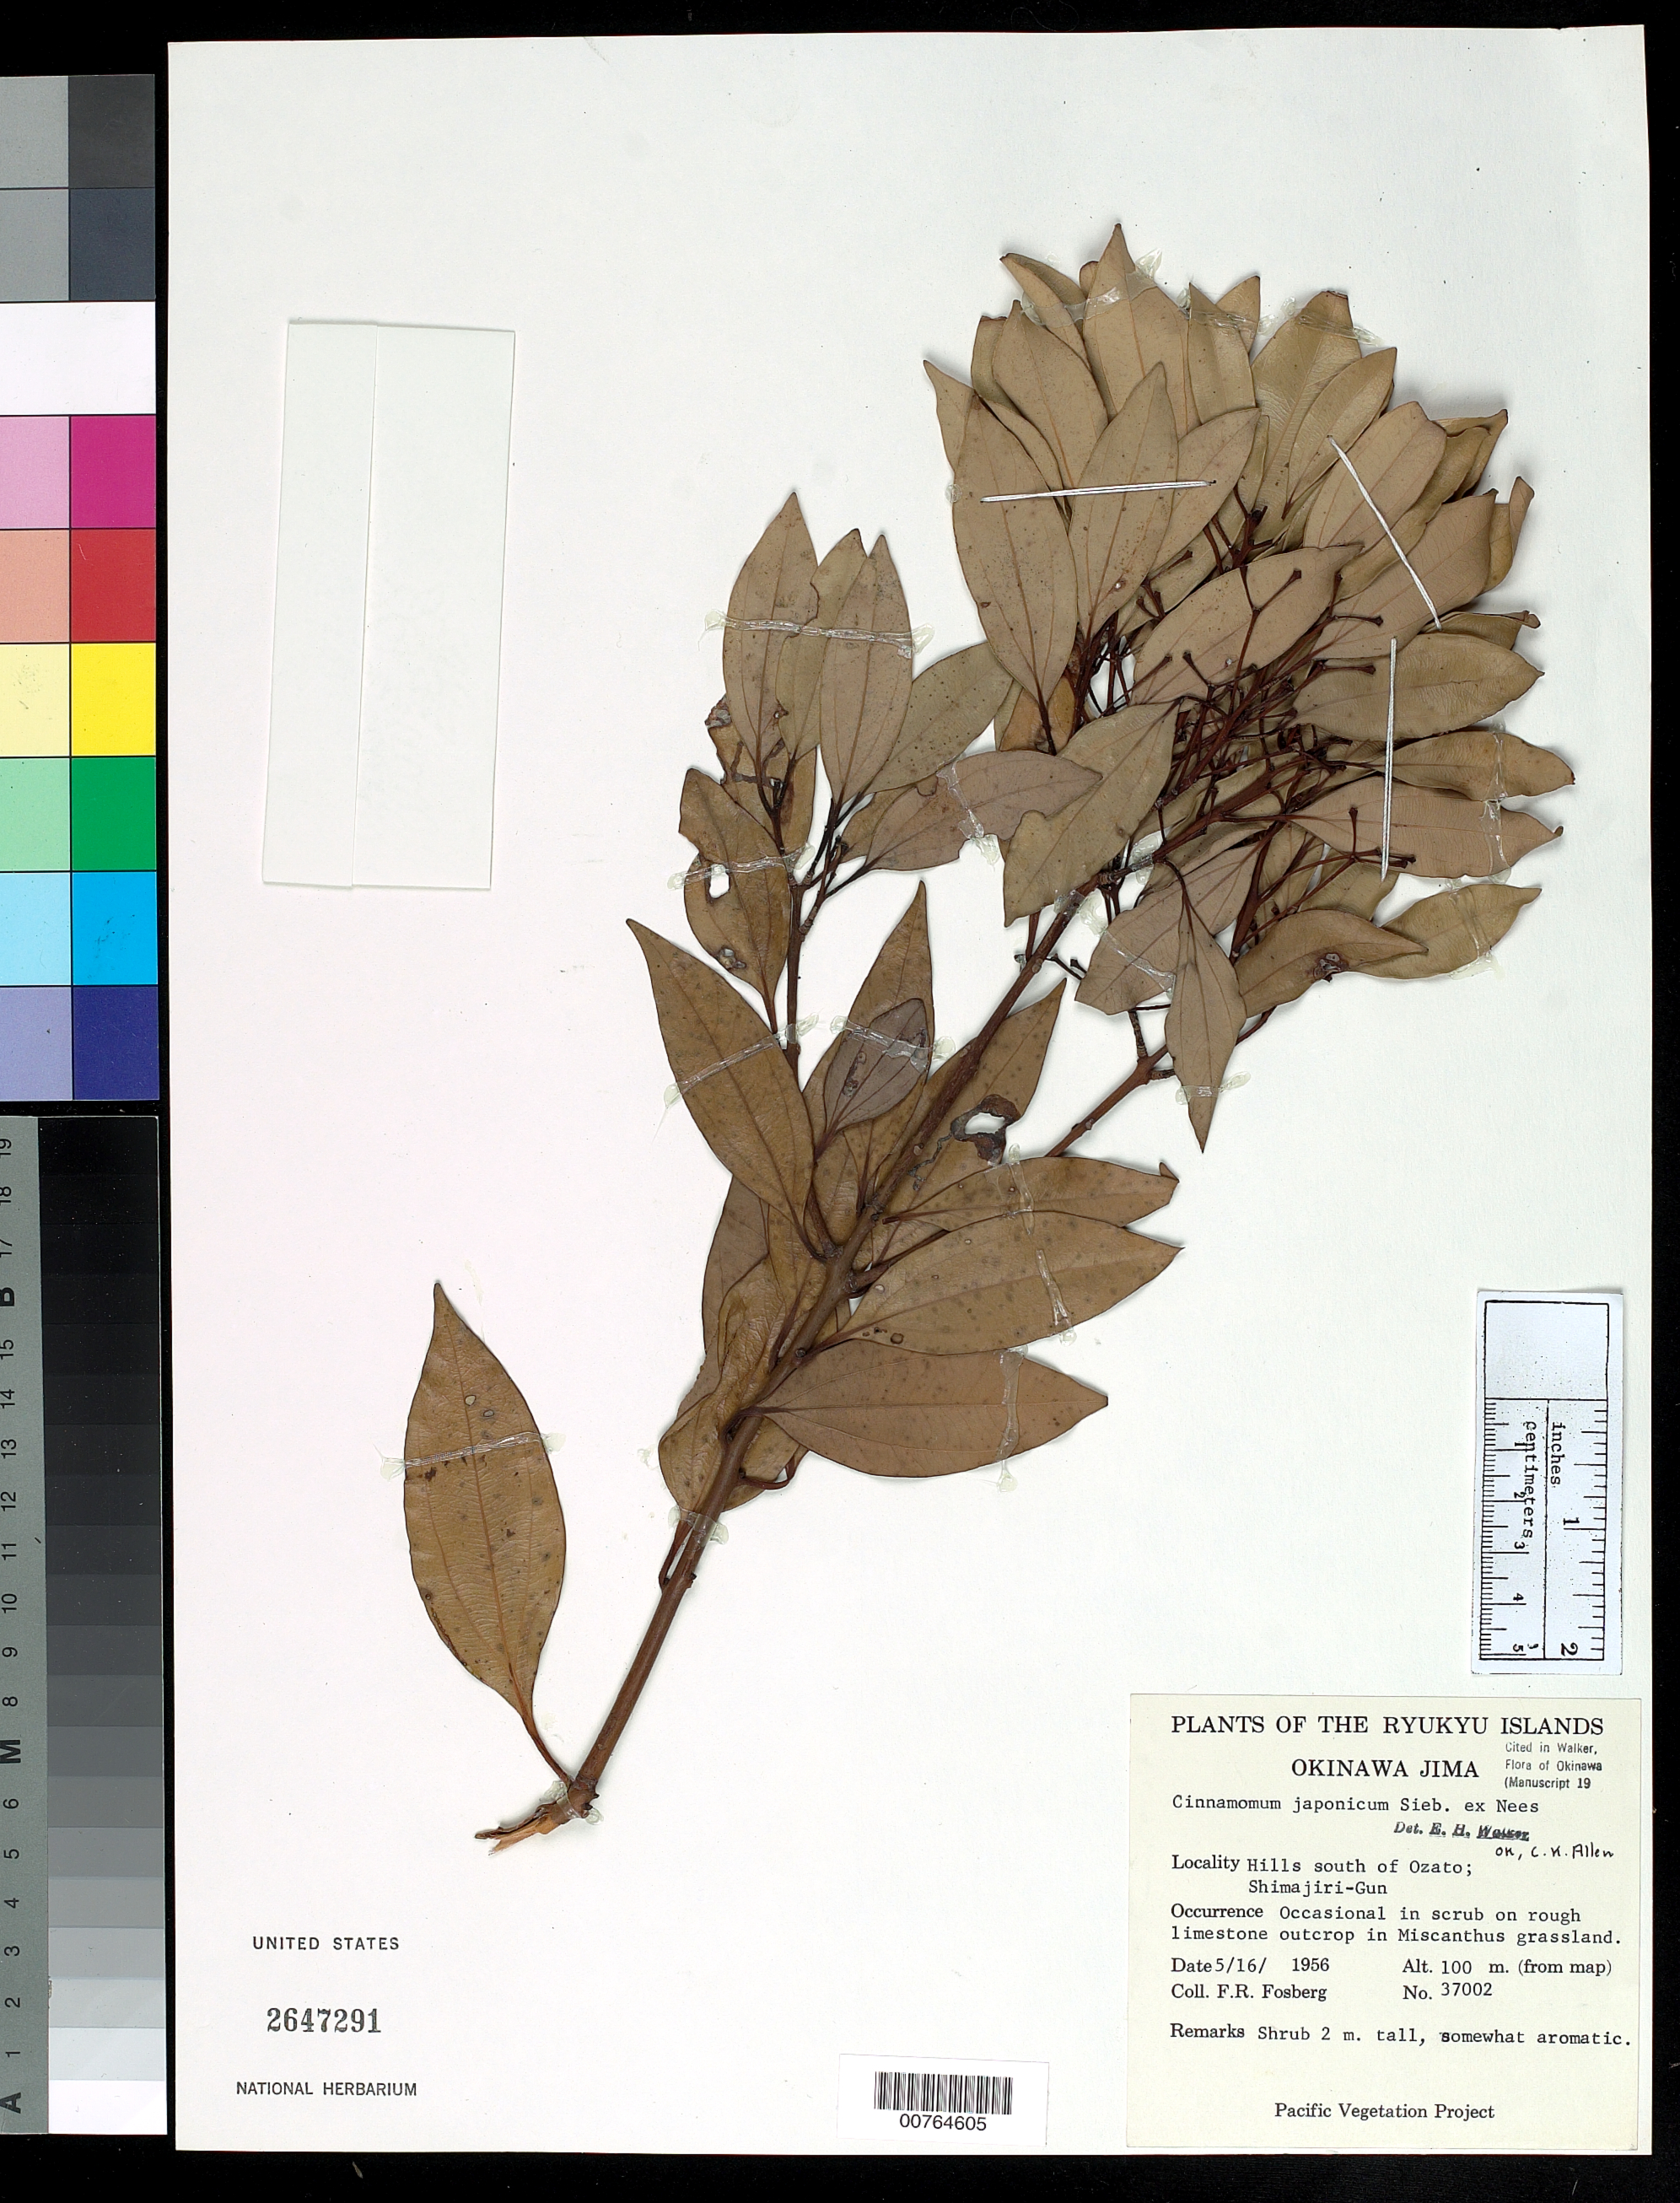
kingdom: Plantae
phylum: Tracheophyta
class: Magnoliopsida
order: Laurales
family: Lauraceae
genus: Cinnamomum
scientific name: Cinnamomum japonicum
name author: Siebold ex Nees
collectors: F. R. Fosberg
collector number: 37002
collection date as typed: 16 May 1956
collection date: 1956-05-16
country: Japan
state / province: Okinawa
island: Okinawa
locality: Hills S of Ozato, Shimajiri-Gun.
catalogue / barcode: US 2647291